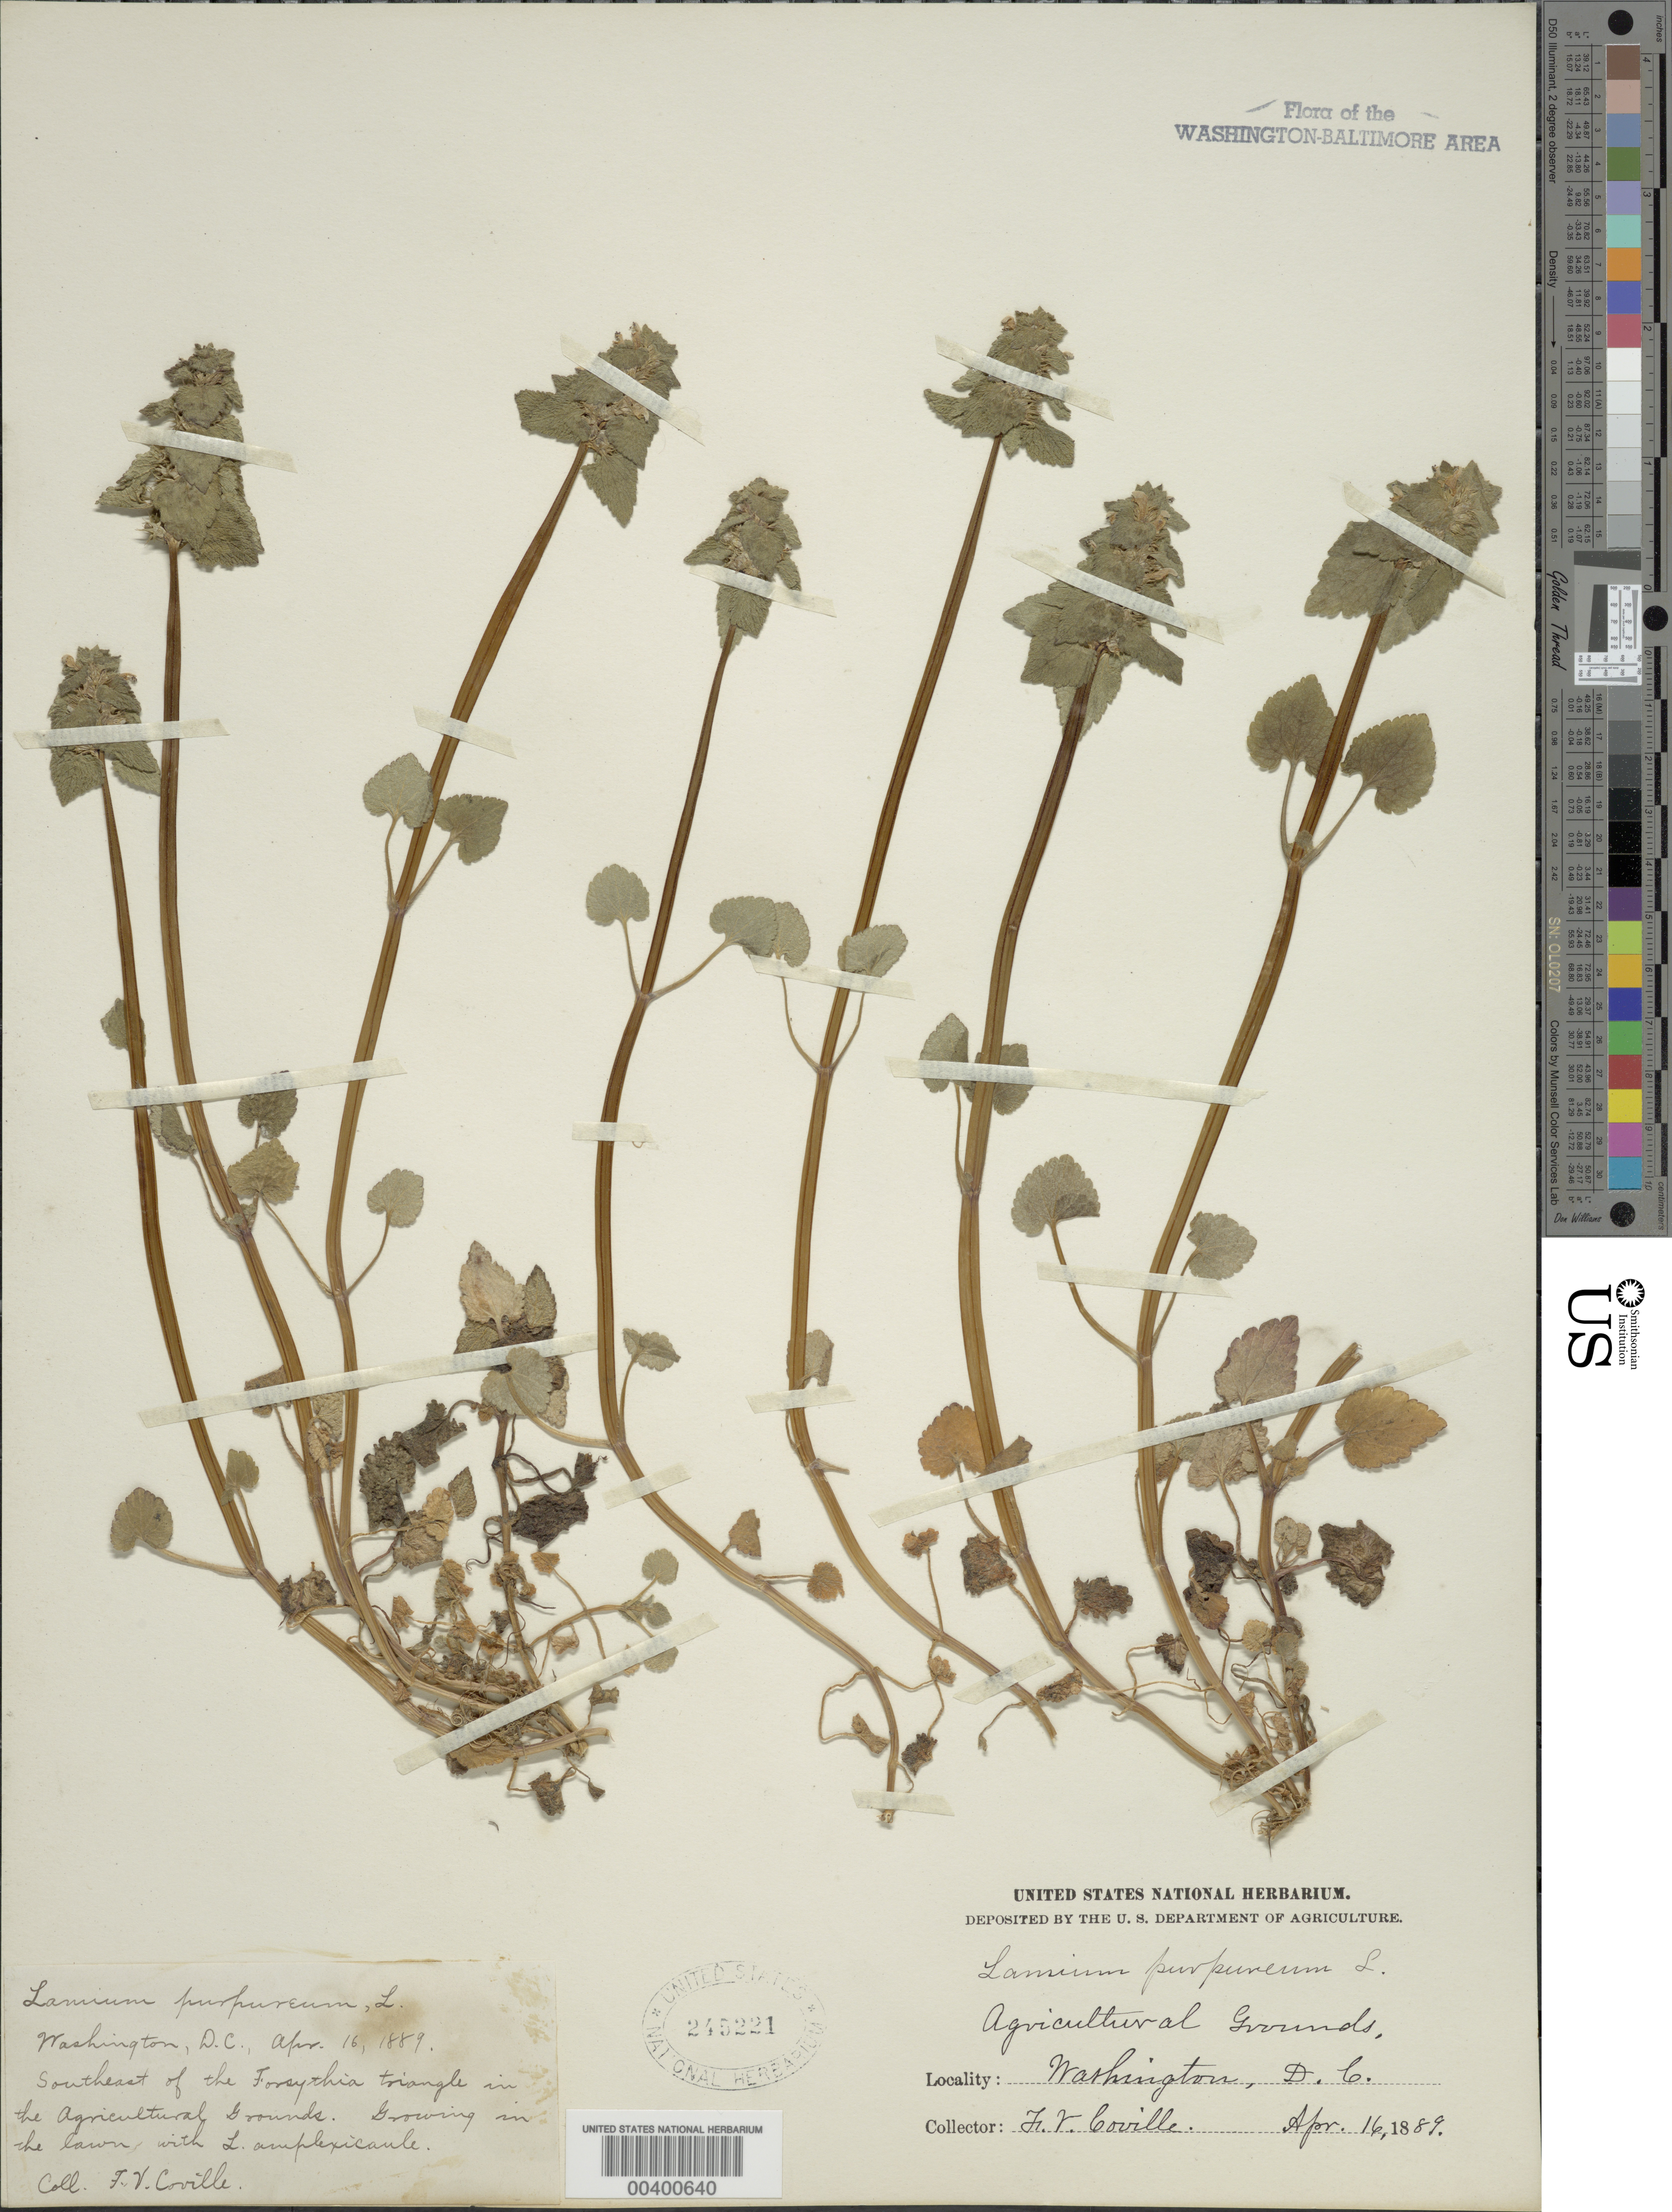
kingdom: Plantae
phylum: Tracheophyta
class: Magnoliopsida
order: Lamiales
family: Lamiaceae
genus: Lamium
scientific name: Lamium purpureum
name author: L.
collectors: F. V. Coville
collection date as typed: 16 Apr 1889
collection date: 1889-04-16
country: United States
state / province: District of Columbia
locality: U.S. Dept. of Agriculture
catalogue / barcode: US 245221